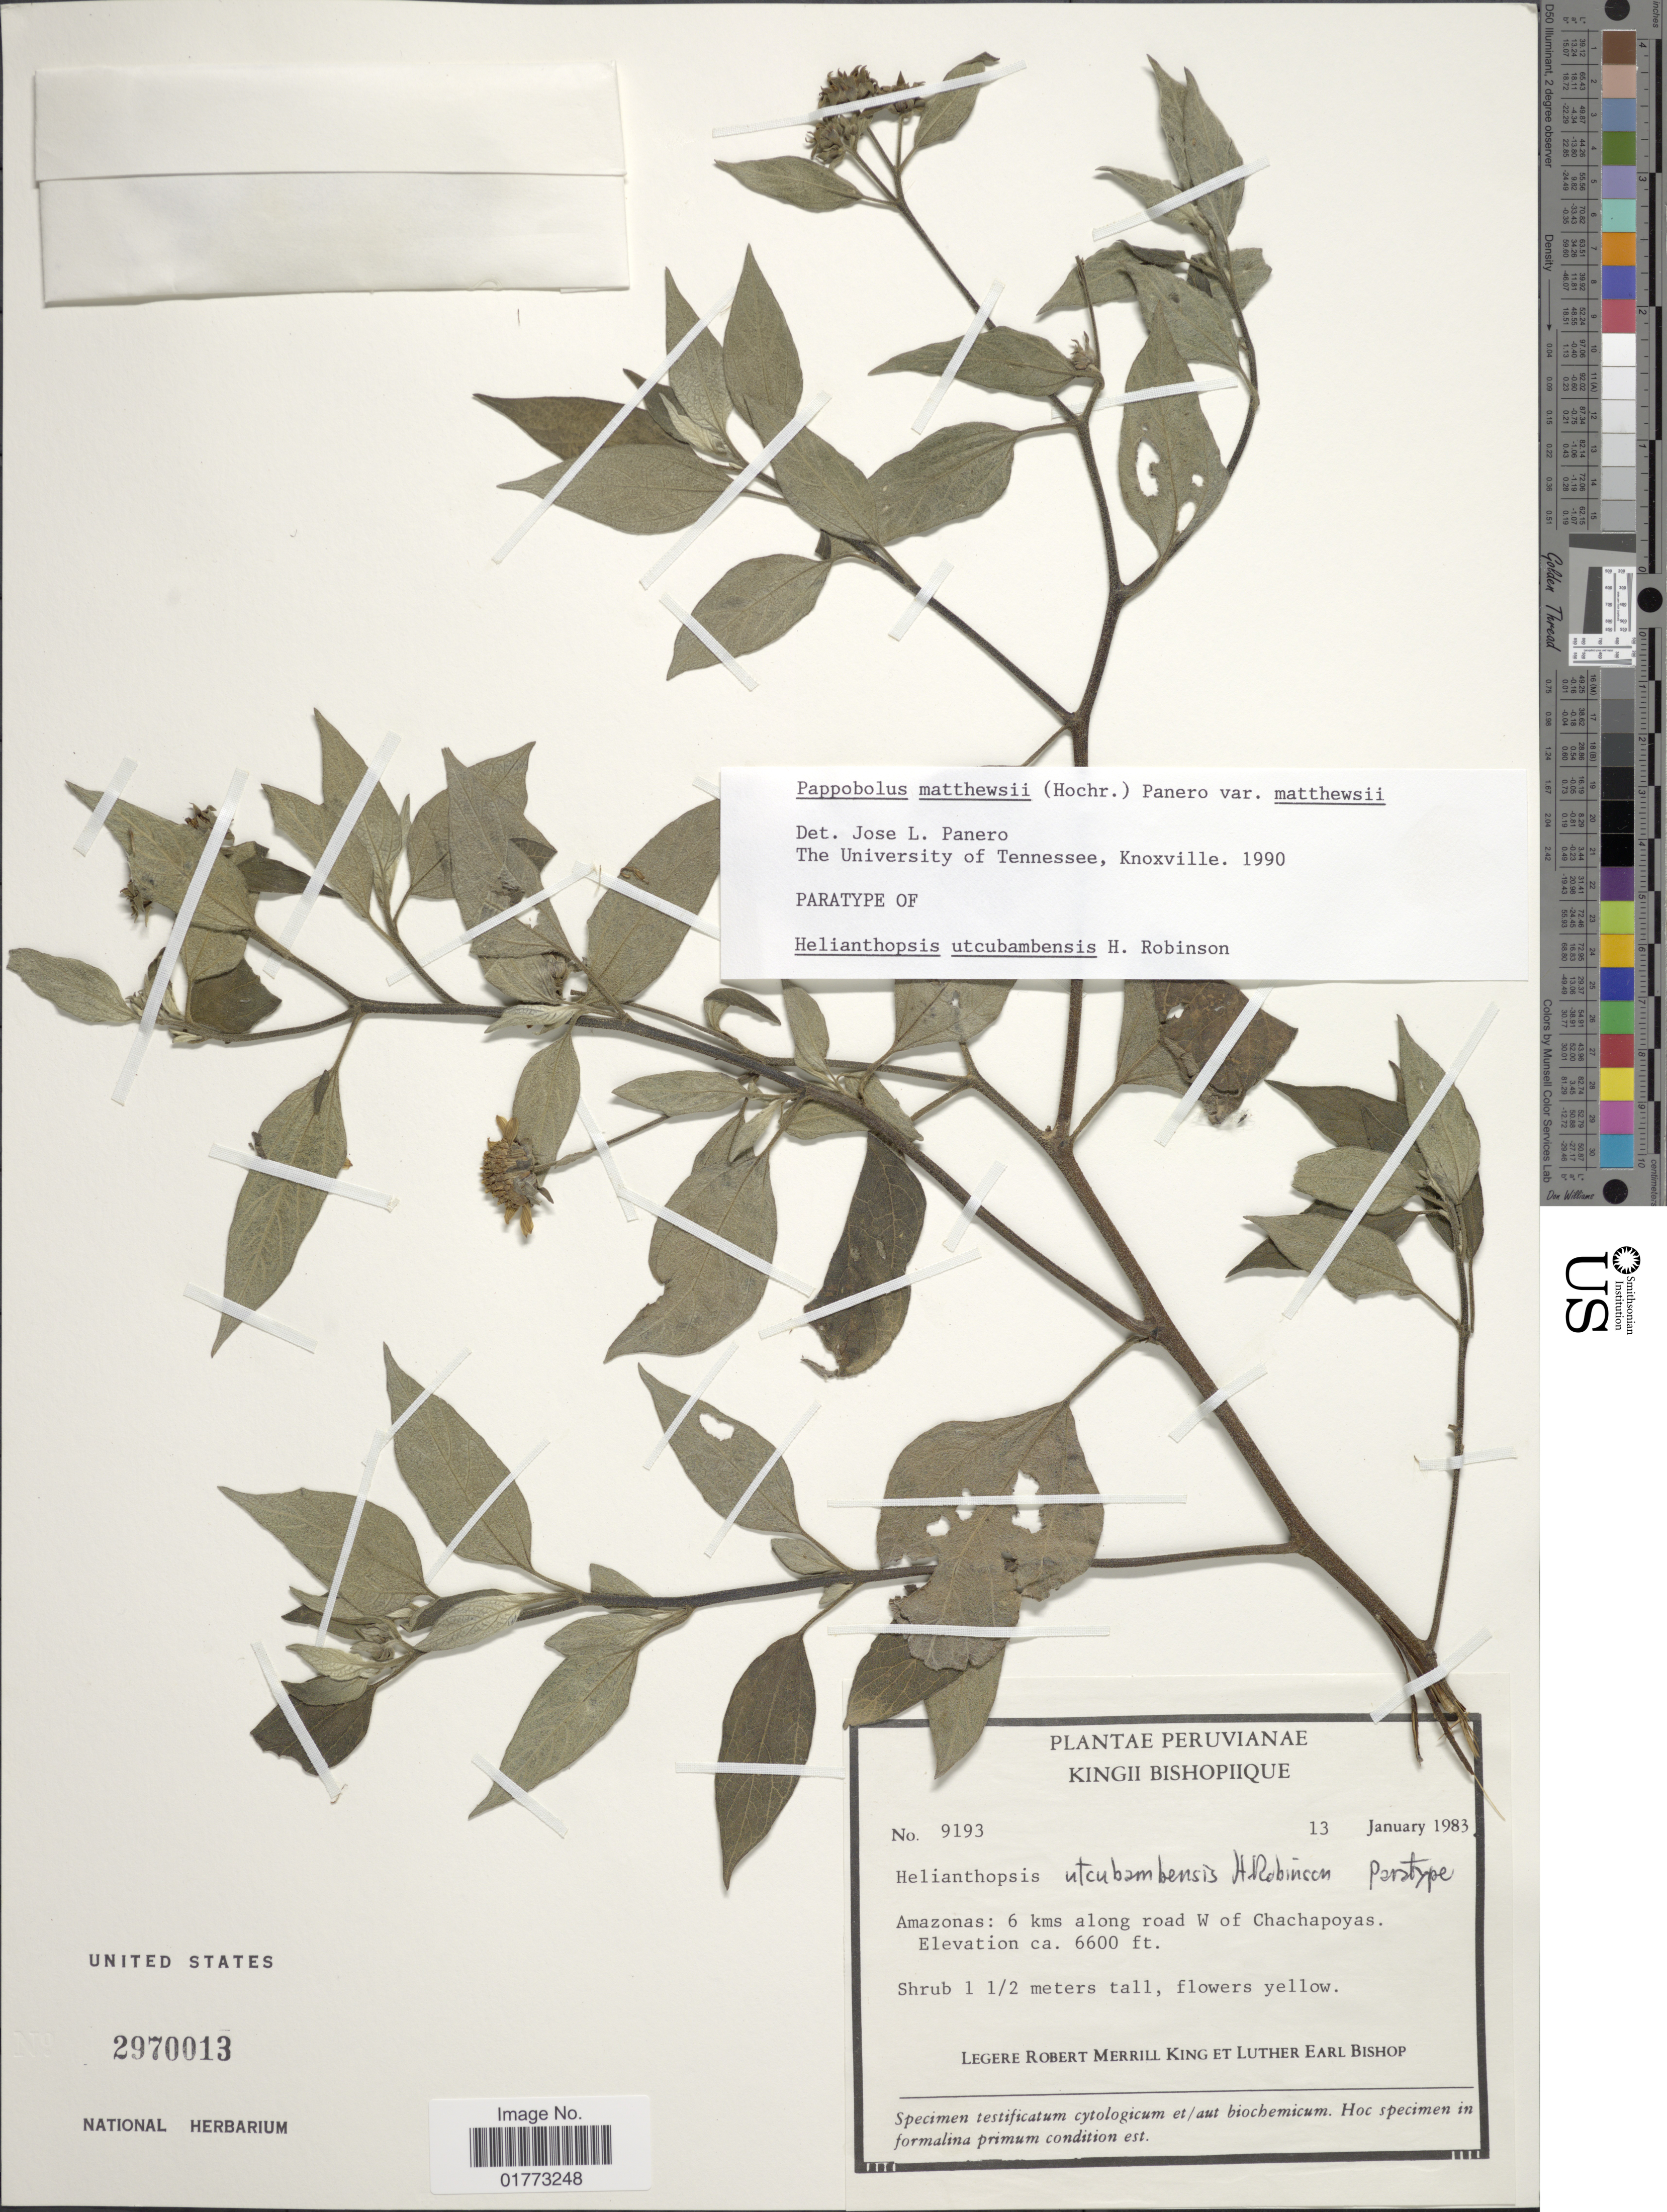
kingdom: Plantae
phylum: Tracheophyta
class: Magnoliopsida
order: Asterales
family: Asteraceae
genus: Pappobolus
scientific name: Pappobolus matthewsii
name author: (Hochr.) Panero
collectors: R. M. King & L. E. Bishop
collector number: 9193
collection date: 1983-01-13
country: Peru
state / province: Amazonas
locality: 6 kms along road W of Chachapoyas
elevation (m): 2012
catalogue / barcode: US 2970013